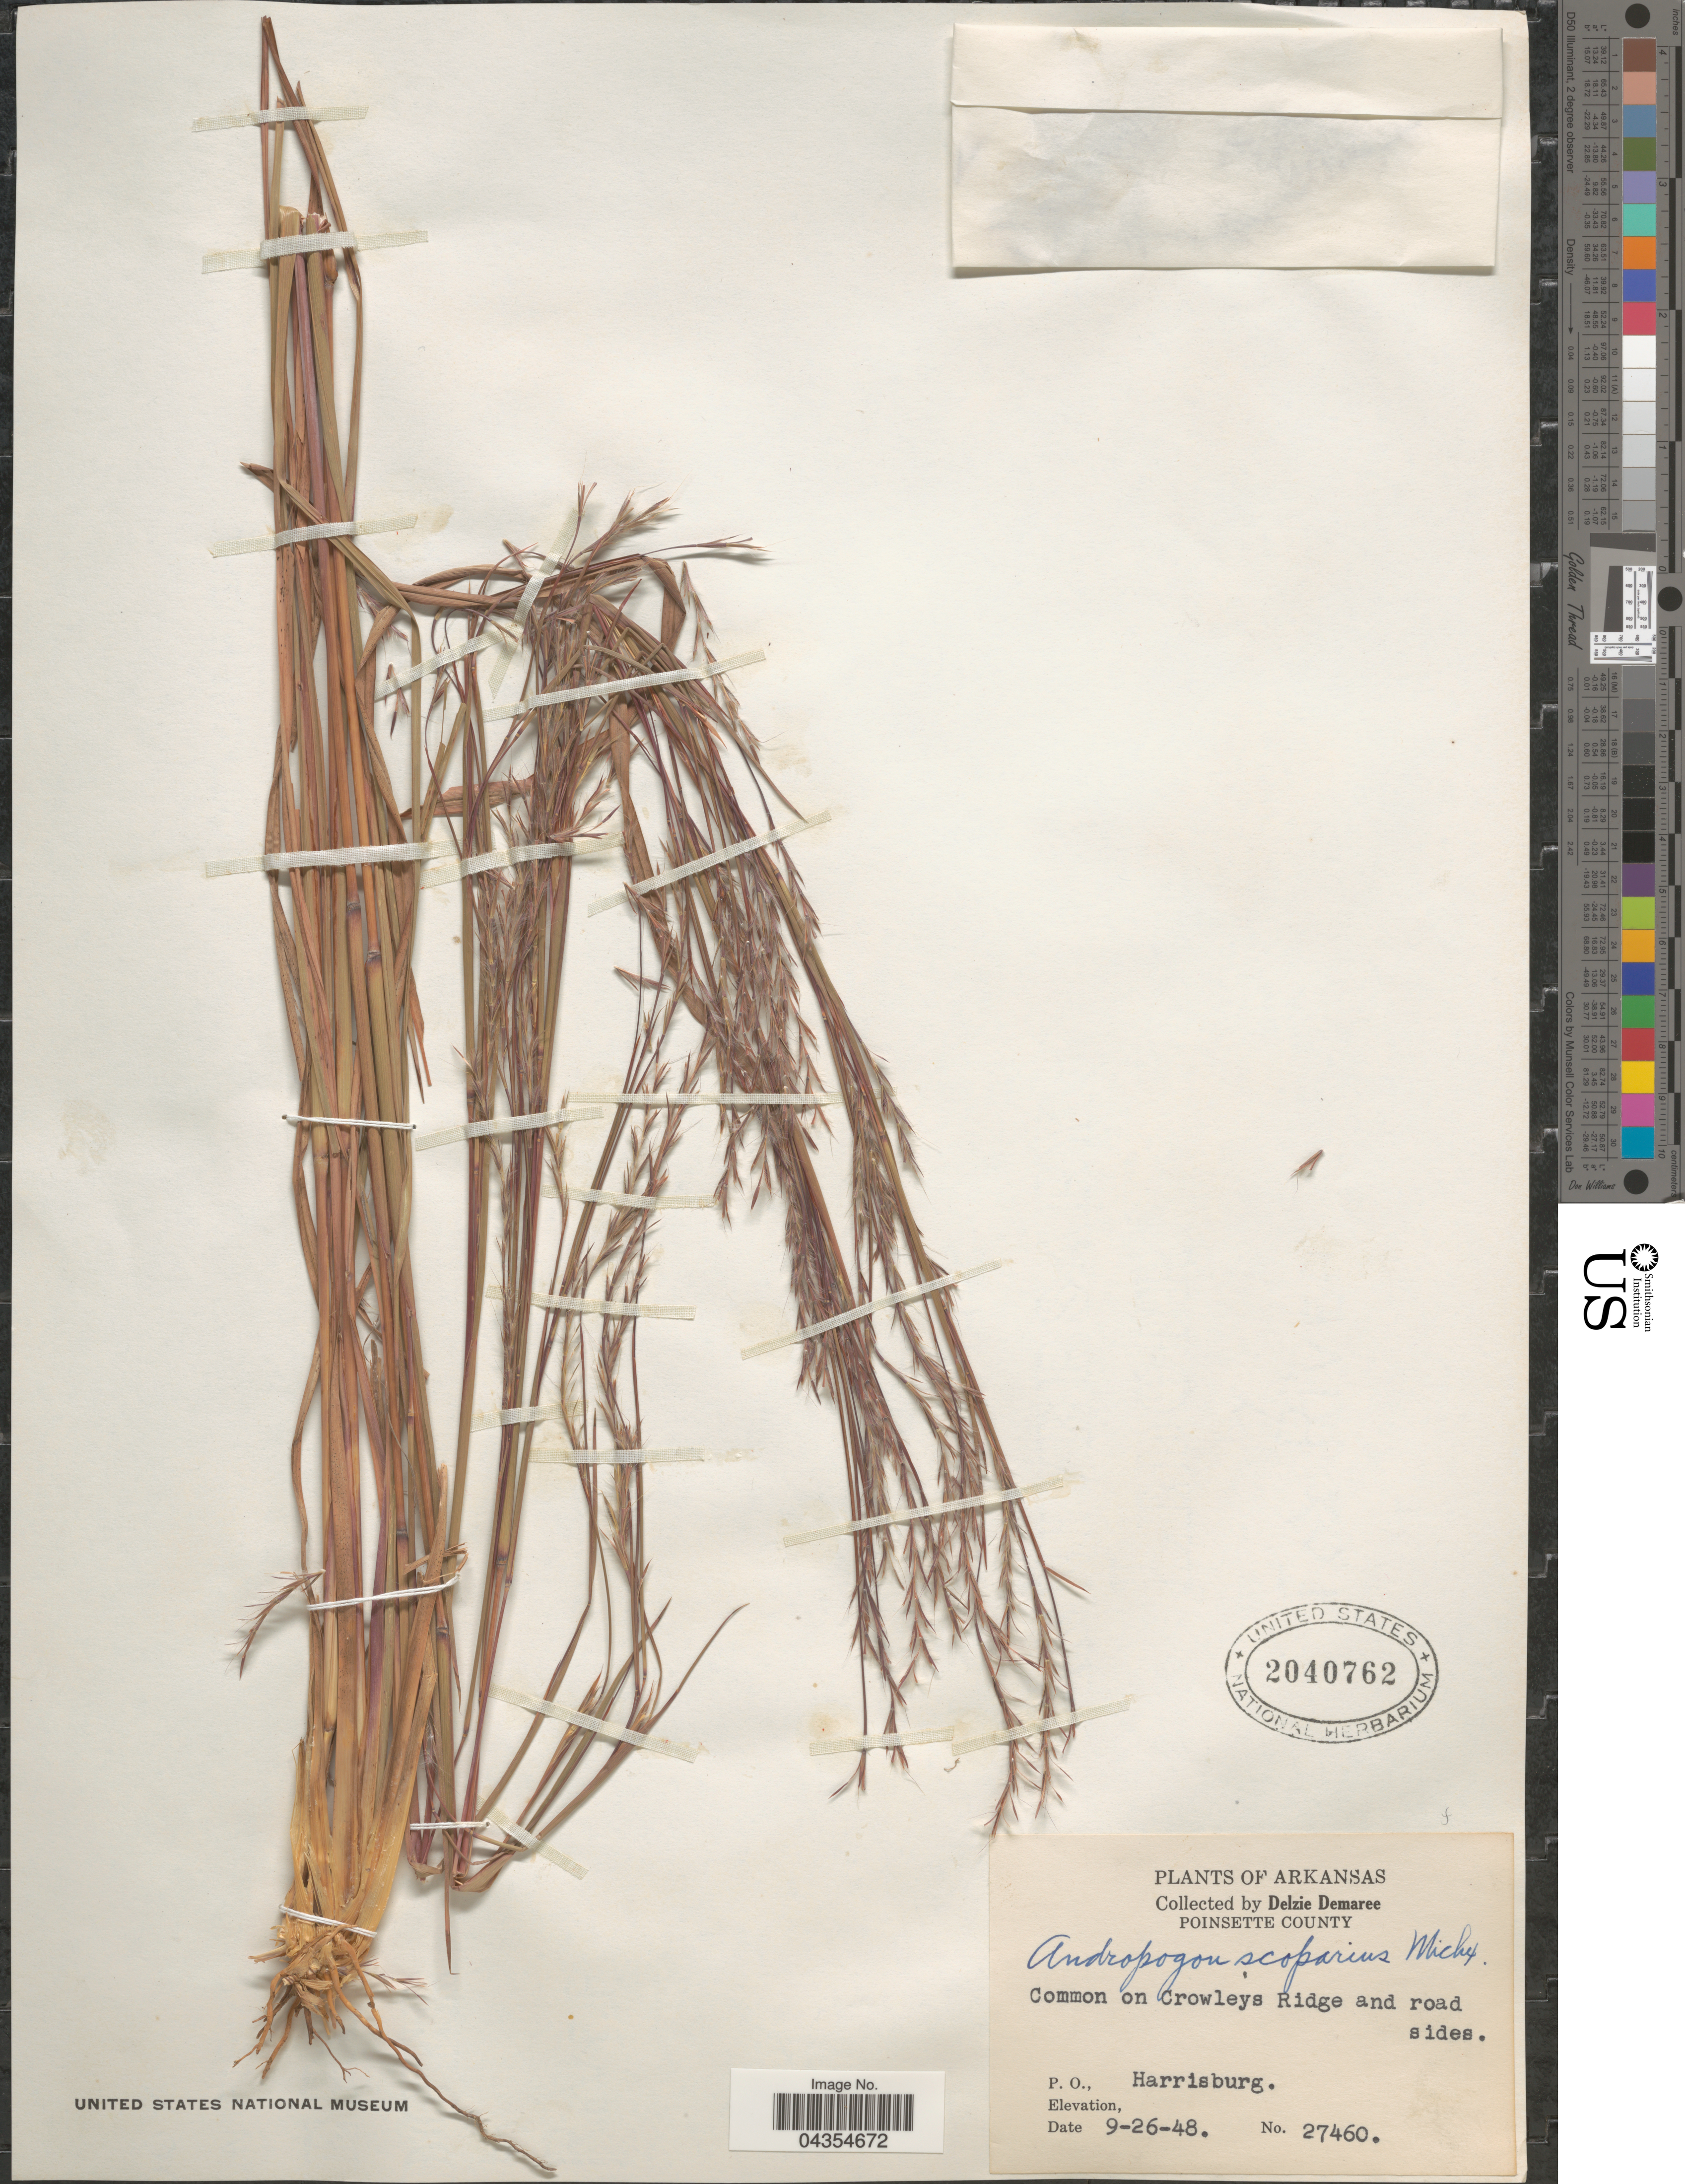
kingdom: Plantae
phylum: Tracheophyta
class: Liliopsida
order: Poales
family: Poaceae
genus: Schizachyrium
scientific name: Schizachyrium scoparium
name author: (Michx.) Nash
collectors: D. Demaree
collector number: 27460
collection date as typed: Transcribed d/m/y: 26/9/48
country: United States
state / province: Arkansas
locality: Poinsette County. Common on Crowleys Ridge and road sides. P. O., Harrisburg.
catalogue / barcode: US 2040762